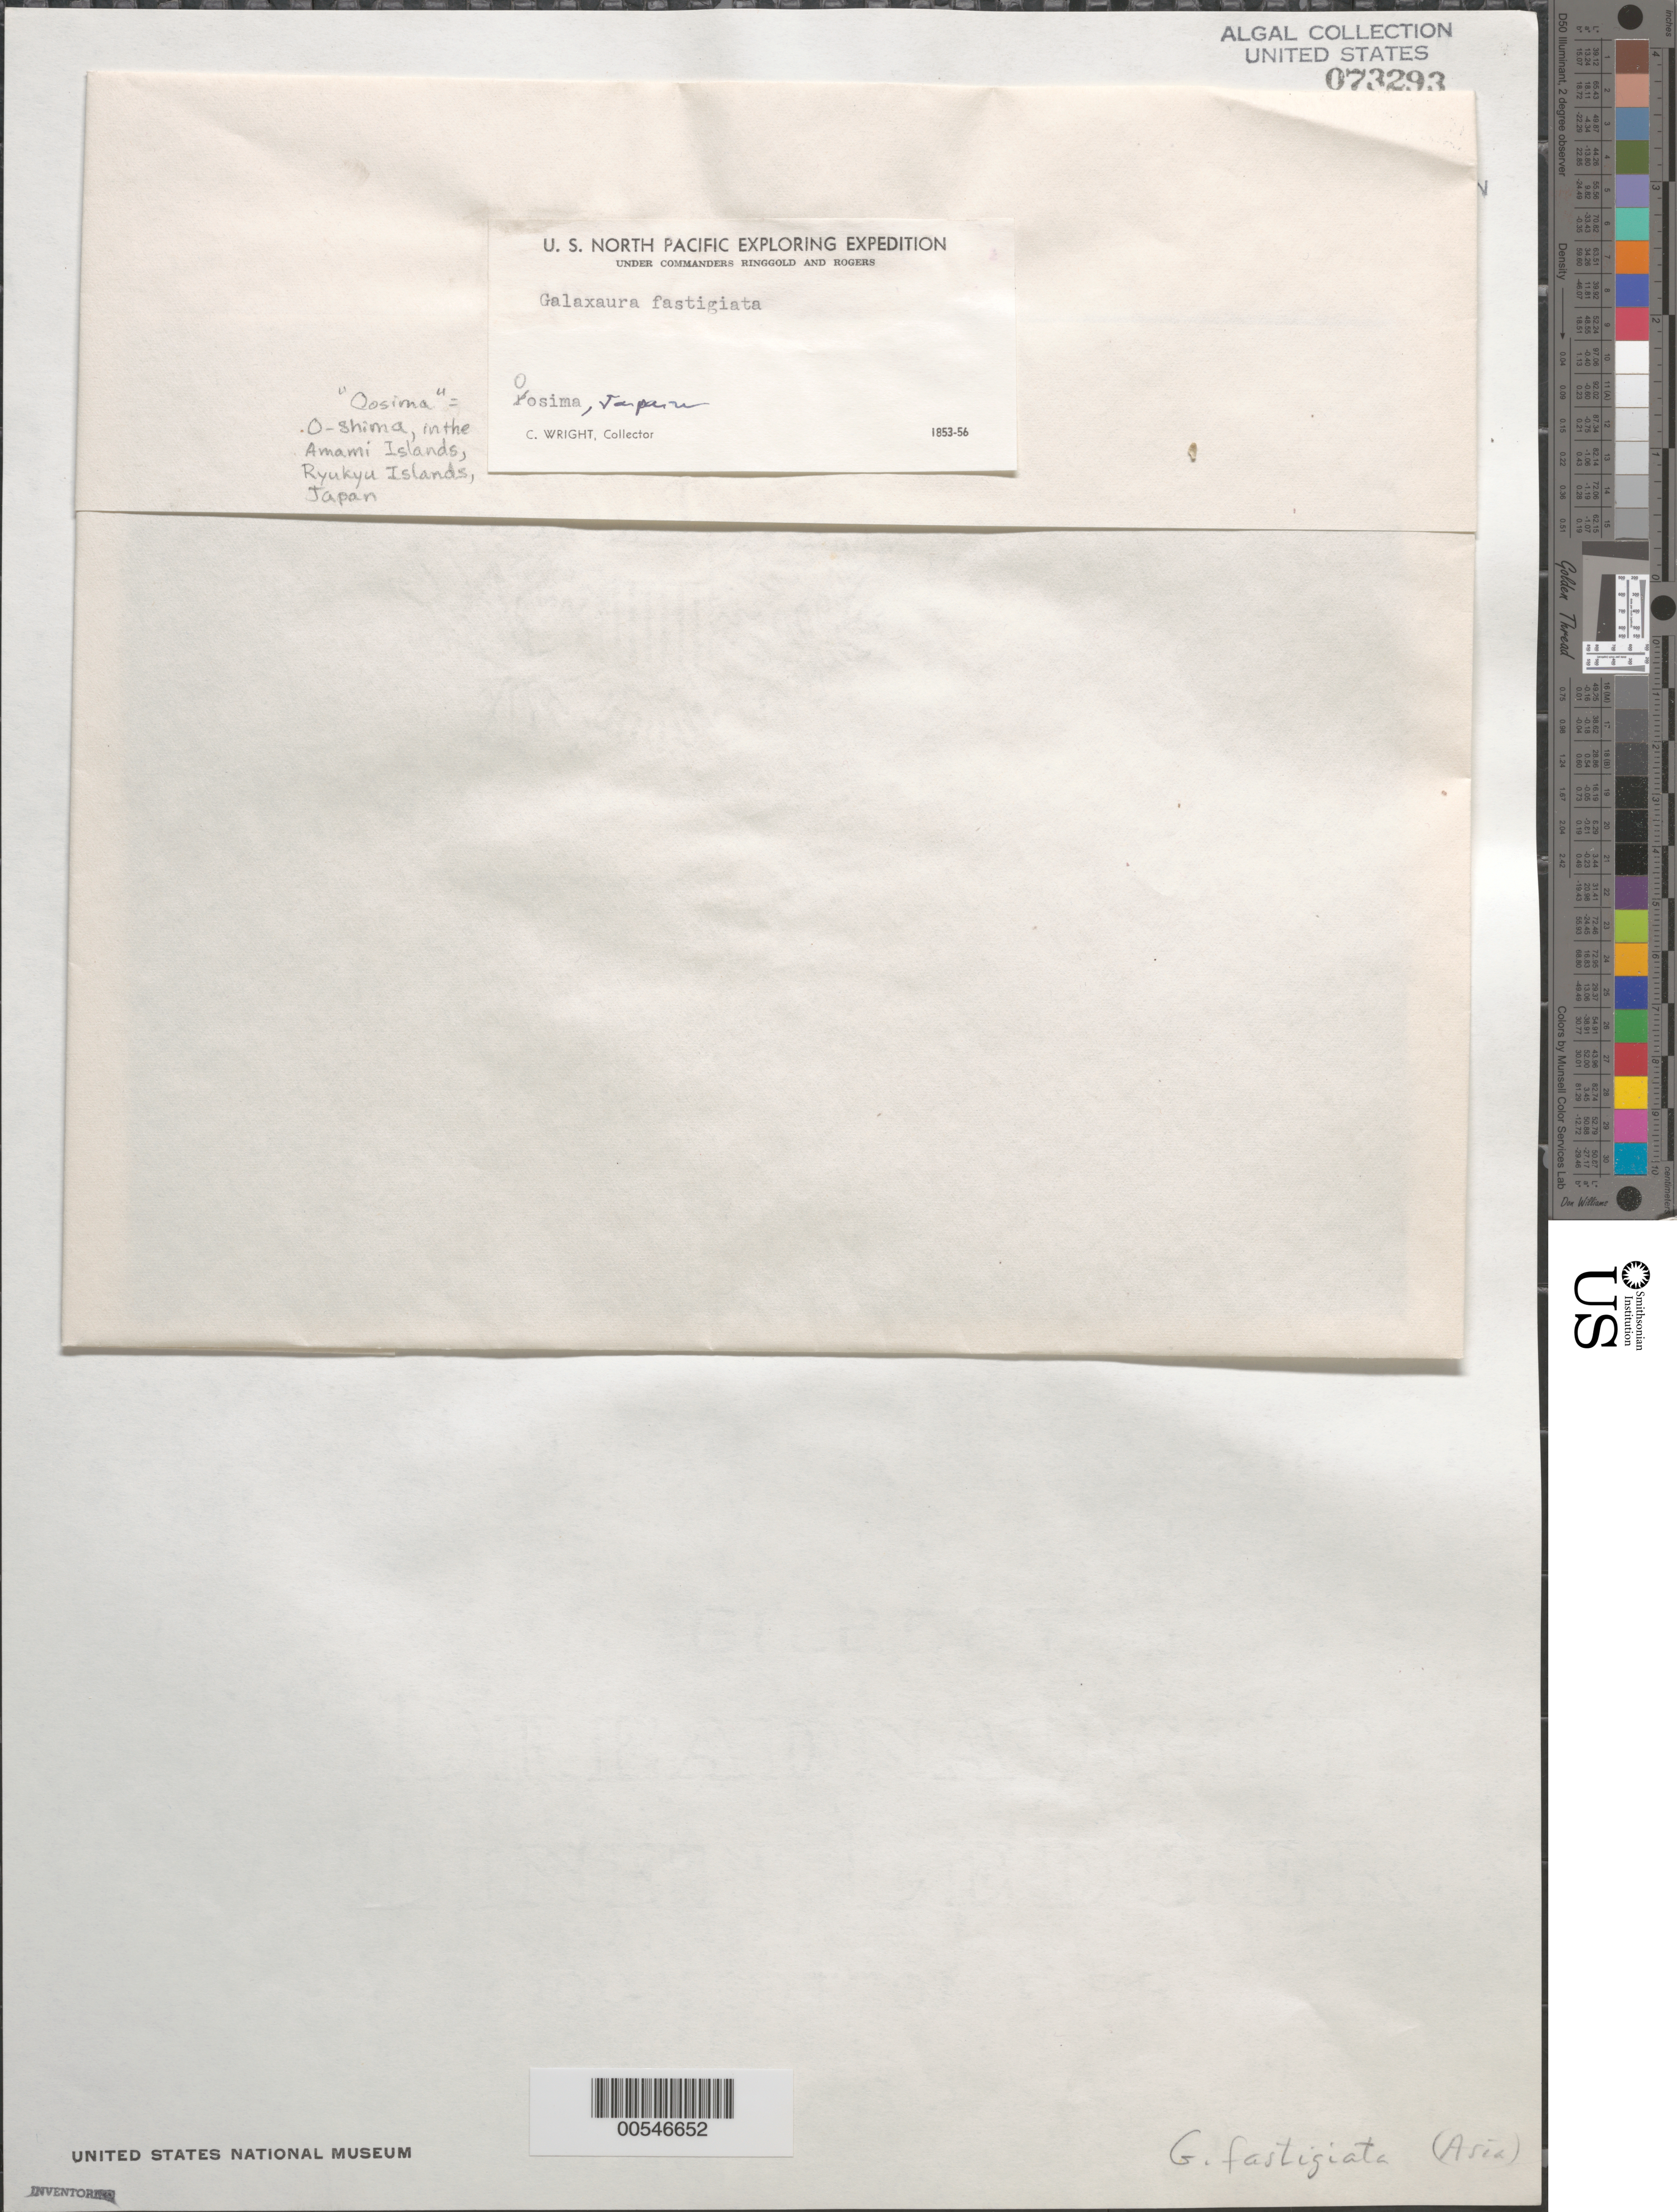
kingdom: Plantae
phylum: Rhodophyta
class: Florideophyceae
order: Nemaliales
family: Galaxauraceae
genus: Tricleocarpa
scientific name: Tricleocarpa fastigiata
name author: (Decne.) Huisman et al.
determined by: Algae name updating Project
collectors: C. Wright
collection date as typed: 1855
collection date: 1855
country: Japan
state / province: Kagosima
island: Amami Oshima (Oosima)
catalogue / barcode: US 73293